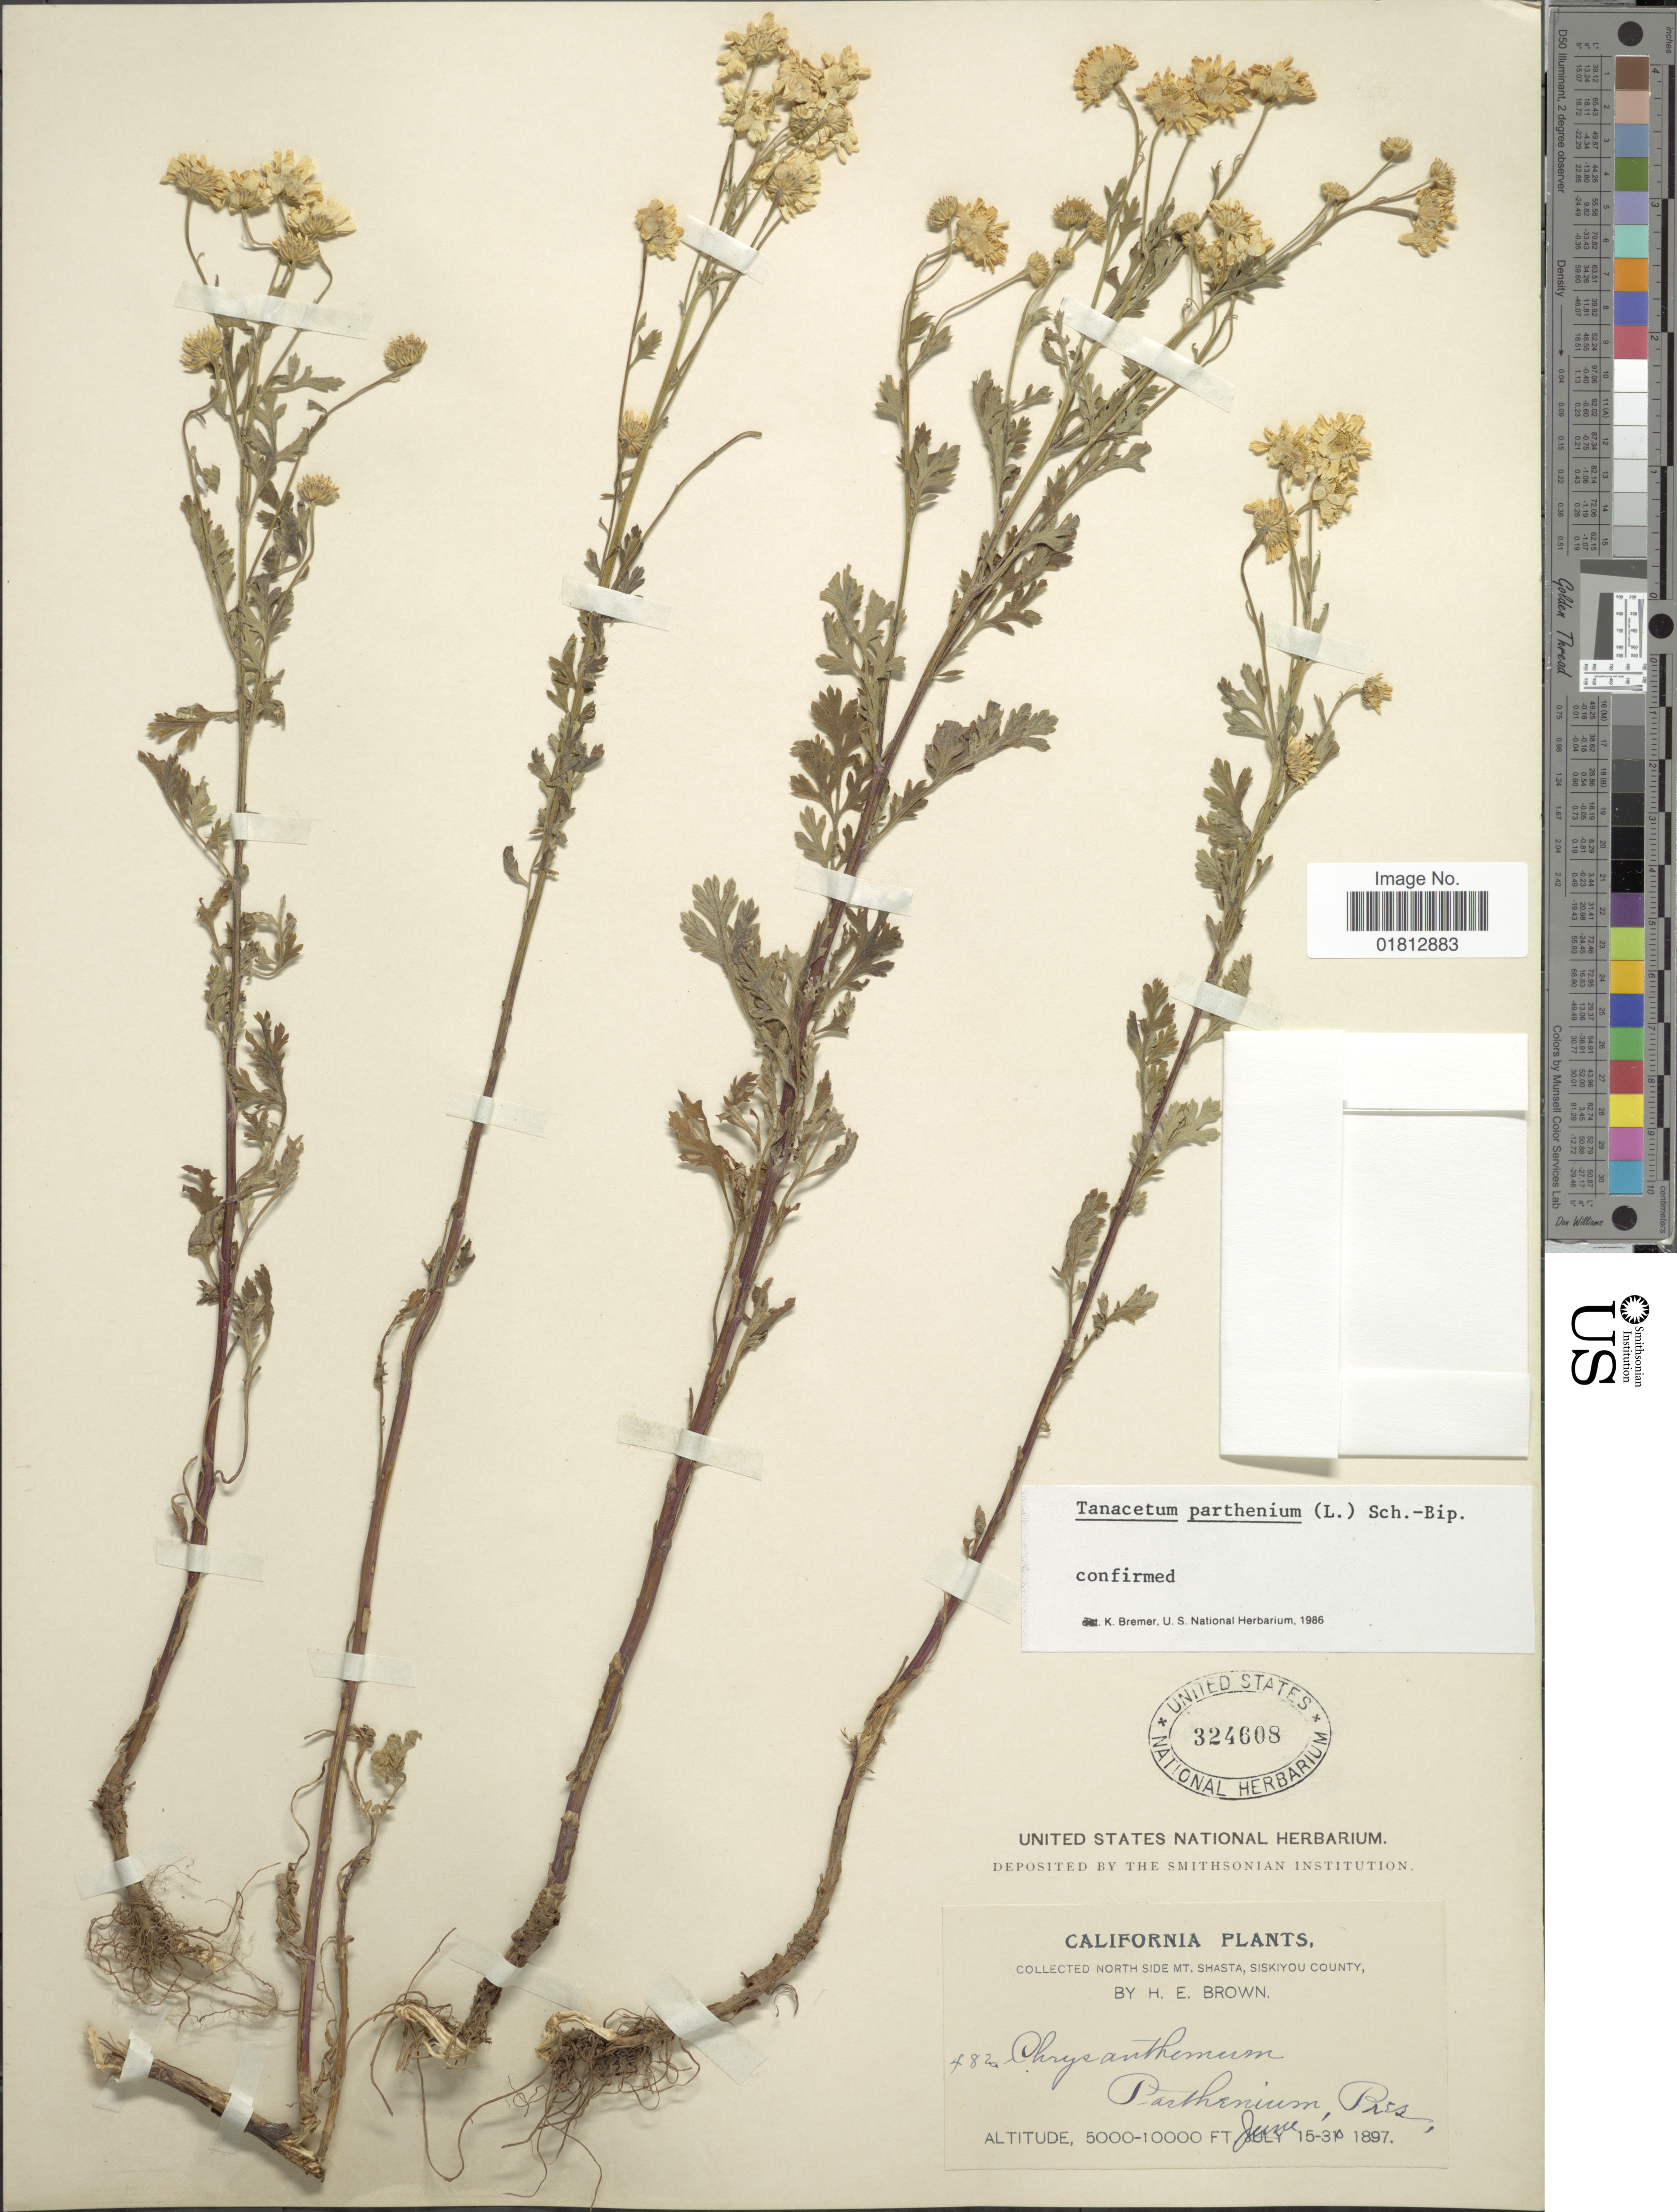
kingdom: Plantae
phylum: Tracheophyta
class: Magnoliopsida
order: Asterales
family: Asteraceae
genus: Tanacetum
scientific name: Tanacetum parthenium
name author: (L.) Sch. Bip.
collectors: H. E. Brown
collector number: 482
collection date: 1897-06-15/1897-06-30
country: United States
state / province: California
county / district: Siskiyou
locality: North Side Mt. Shasta, Siskiyou County, Parthenium, Pris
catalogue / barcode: US 324608